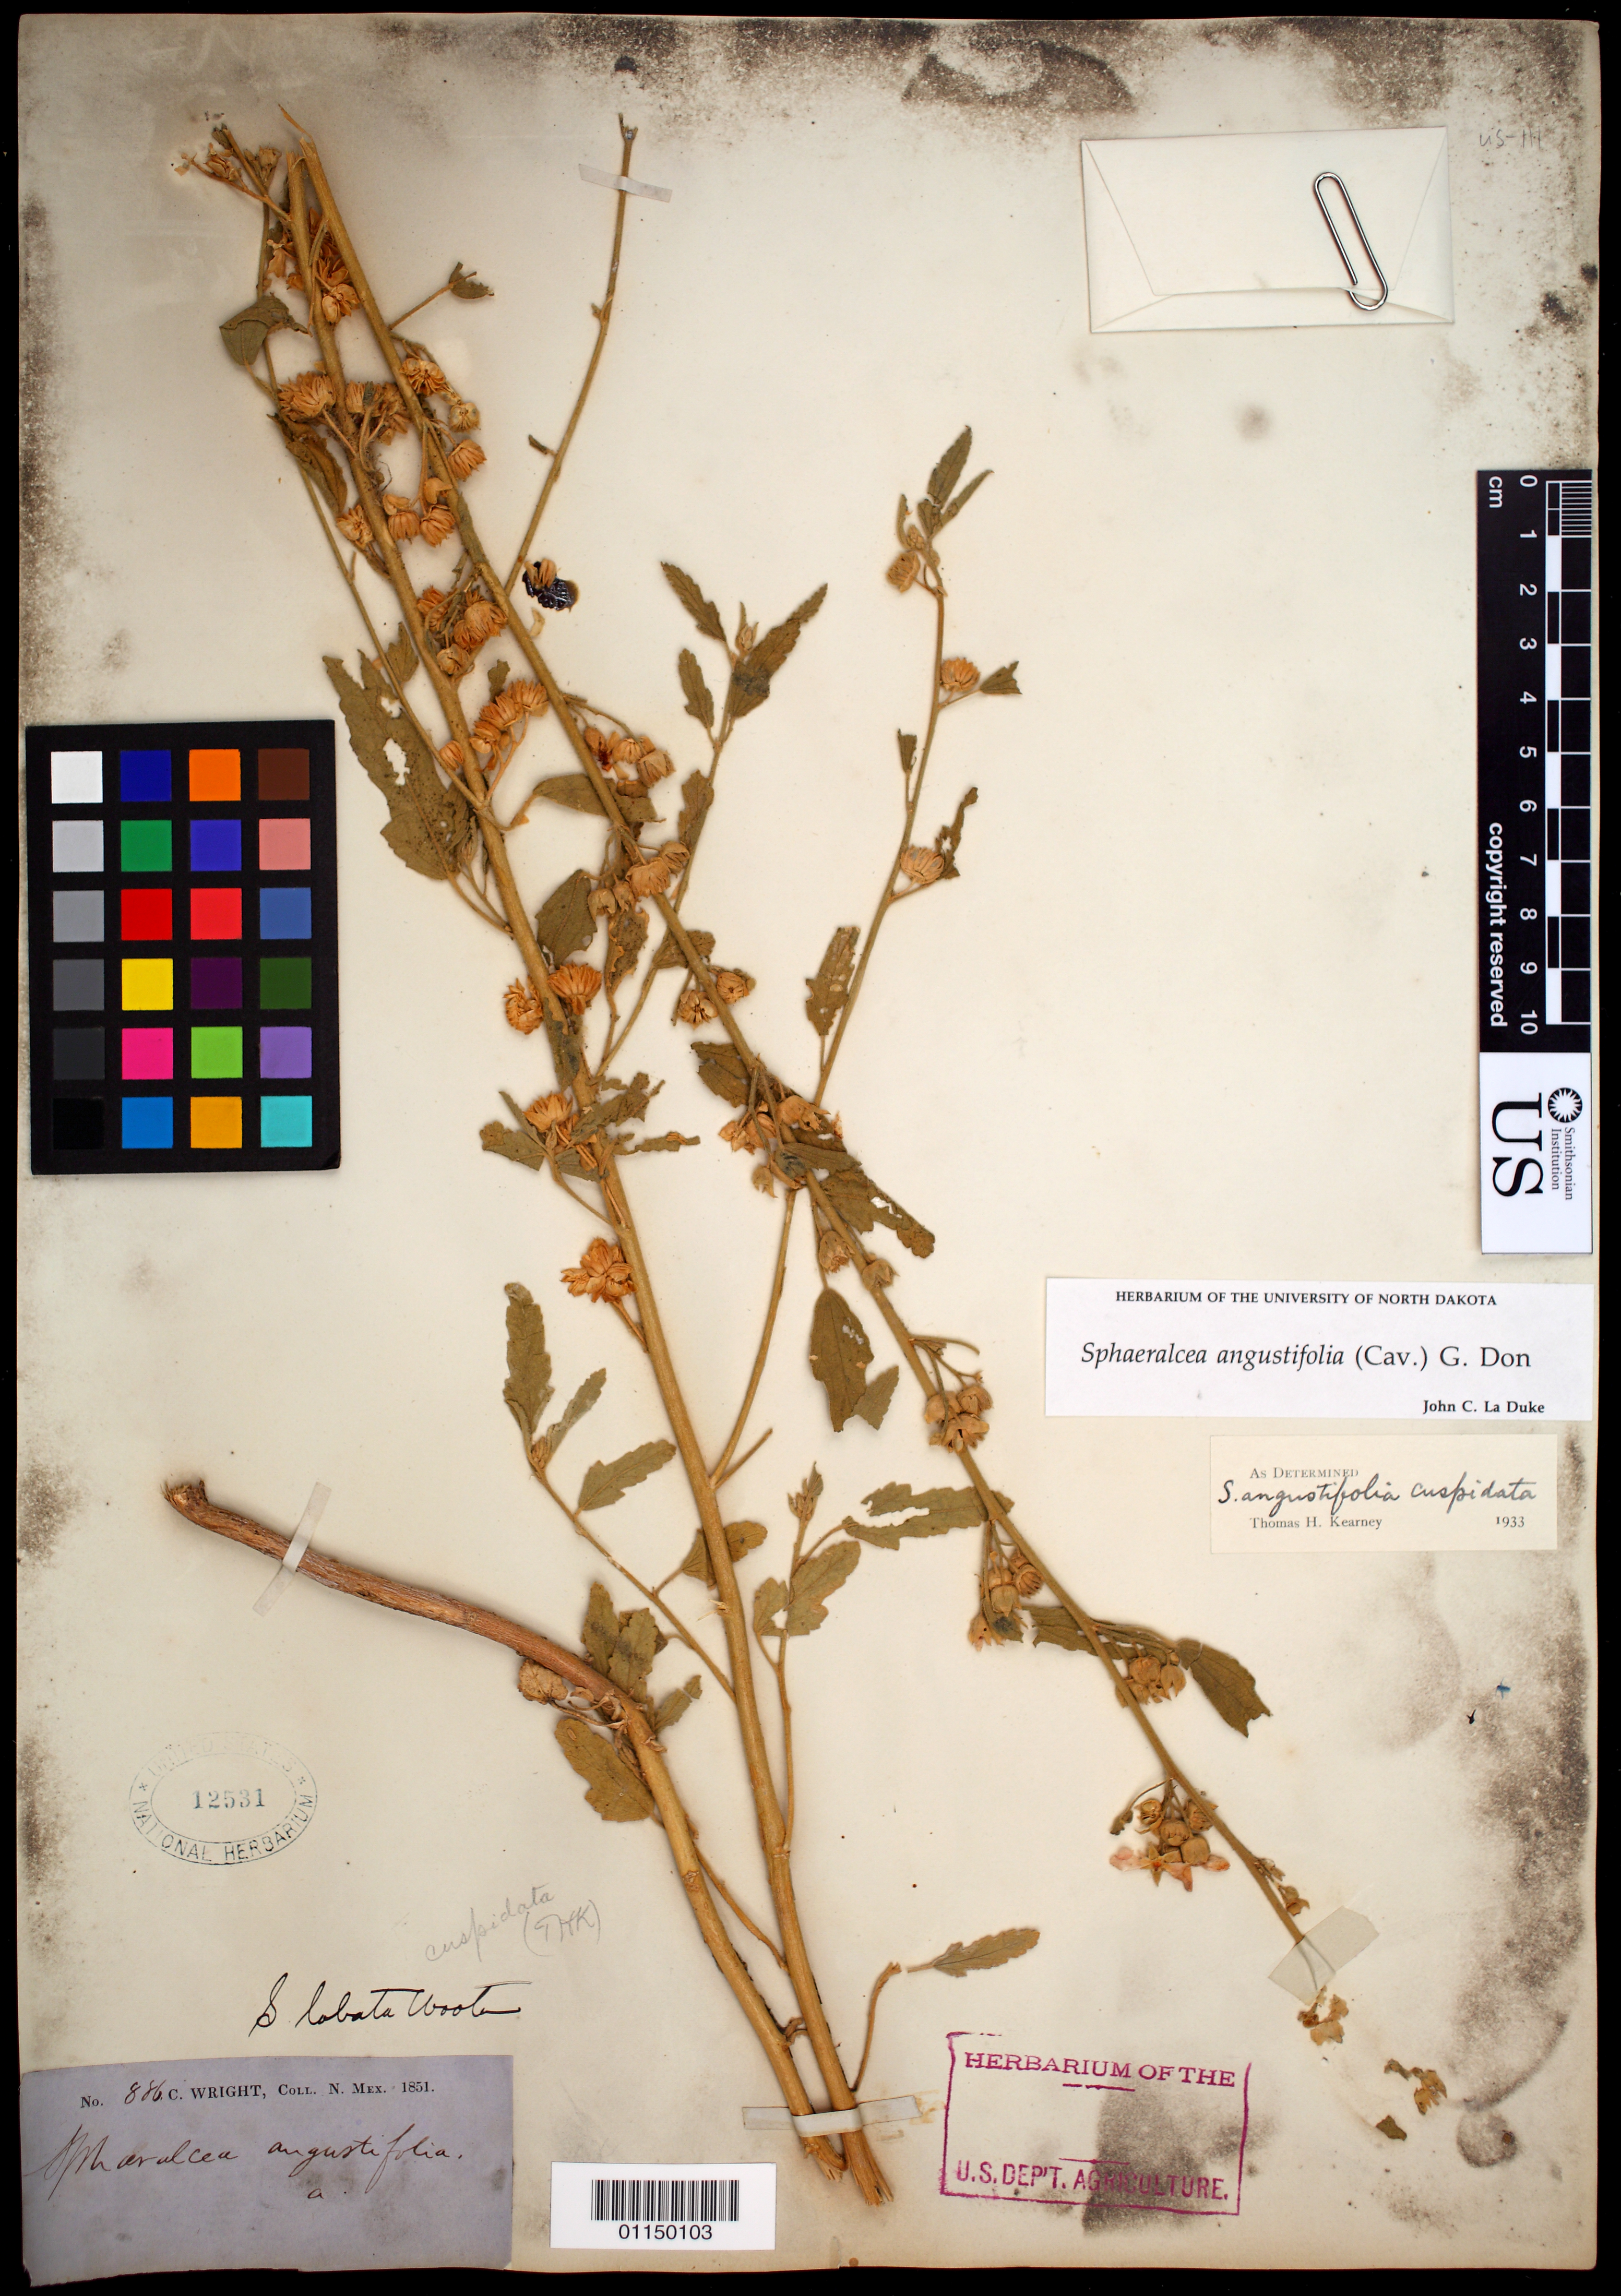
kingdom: Plantae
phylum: Tracheophyta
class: Magnoliopsida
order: Malvales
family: Malvaceae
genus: Sphaeralcea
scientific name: Sphaeralcea angustifolia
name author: (Cav.) G. Don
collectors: C. Wright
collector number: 886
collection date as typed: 1851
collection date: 1851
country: United States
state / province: New Mexico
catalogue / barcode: US 12531